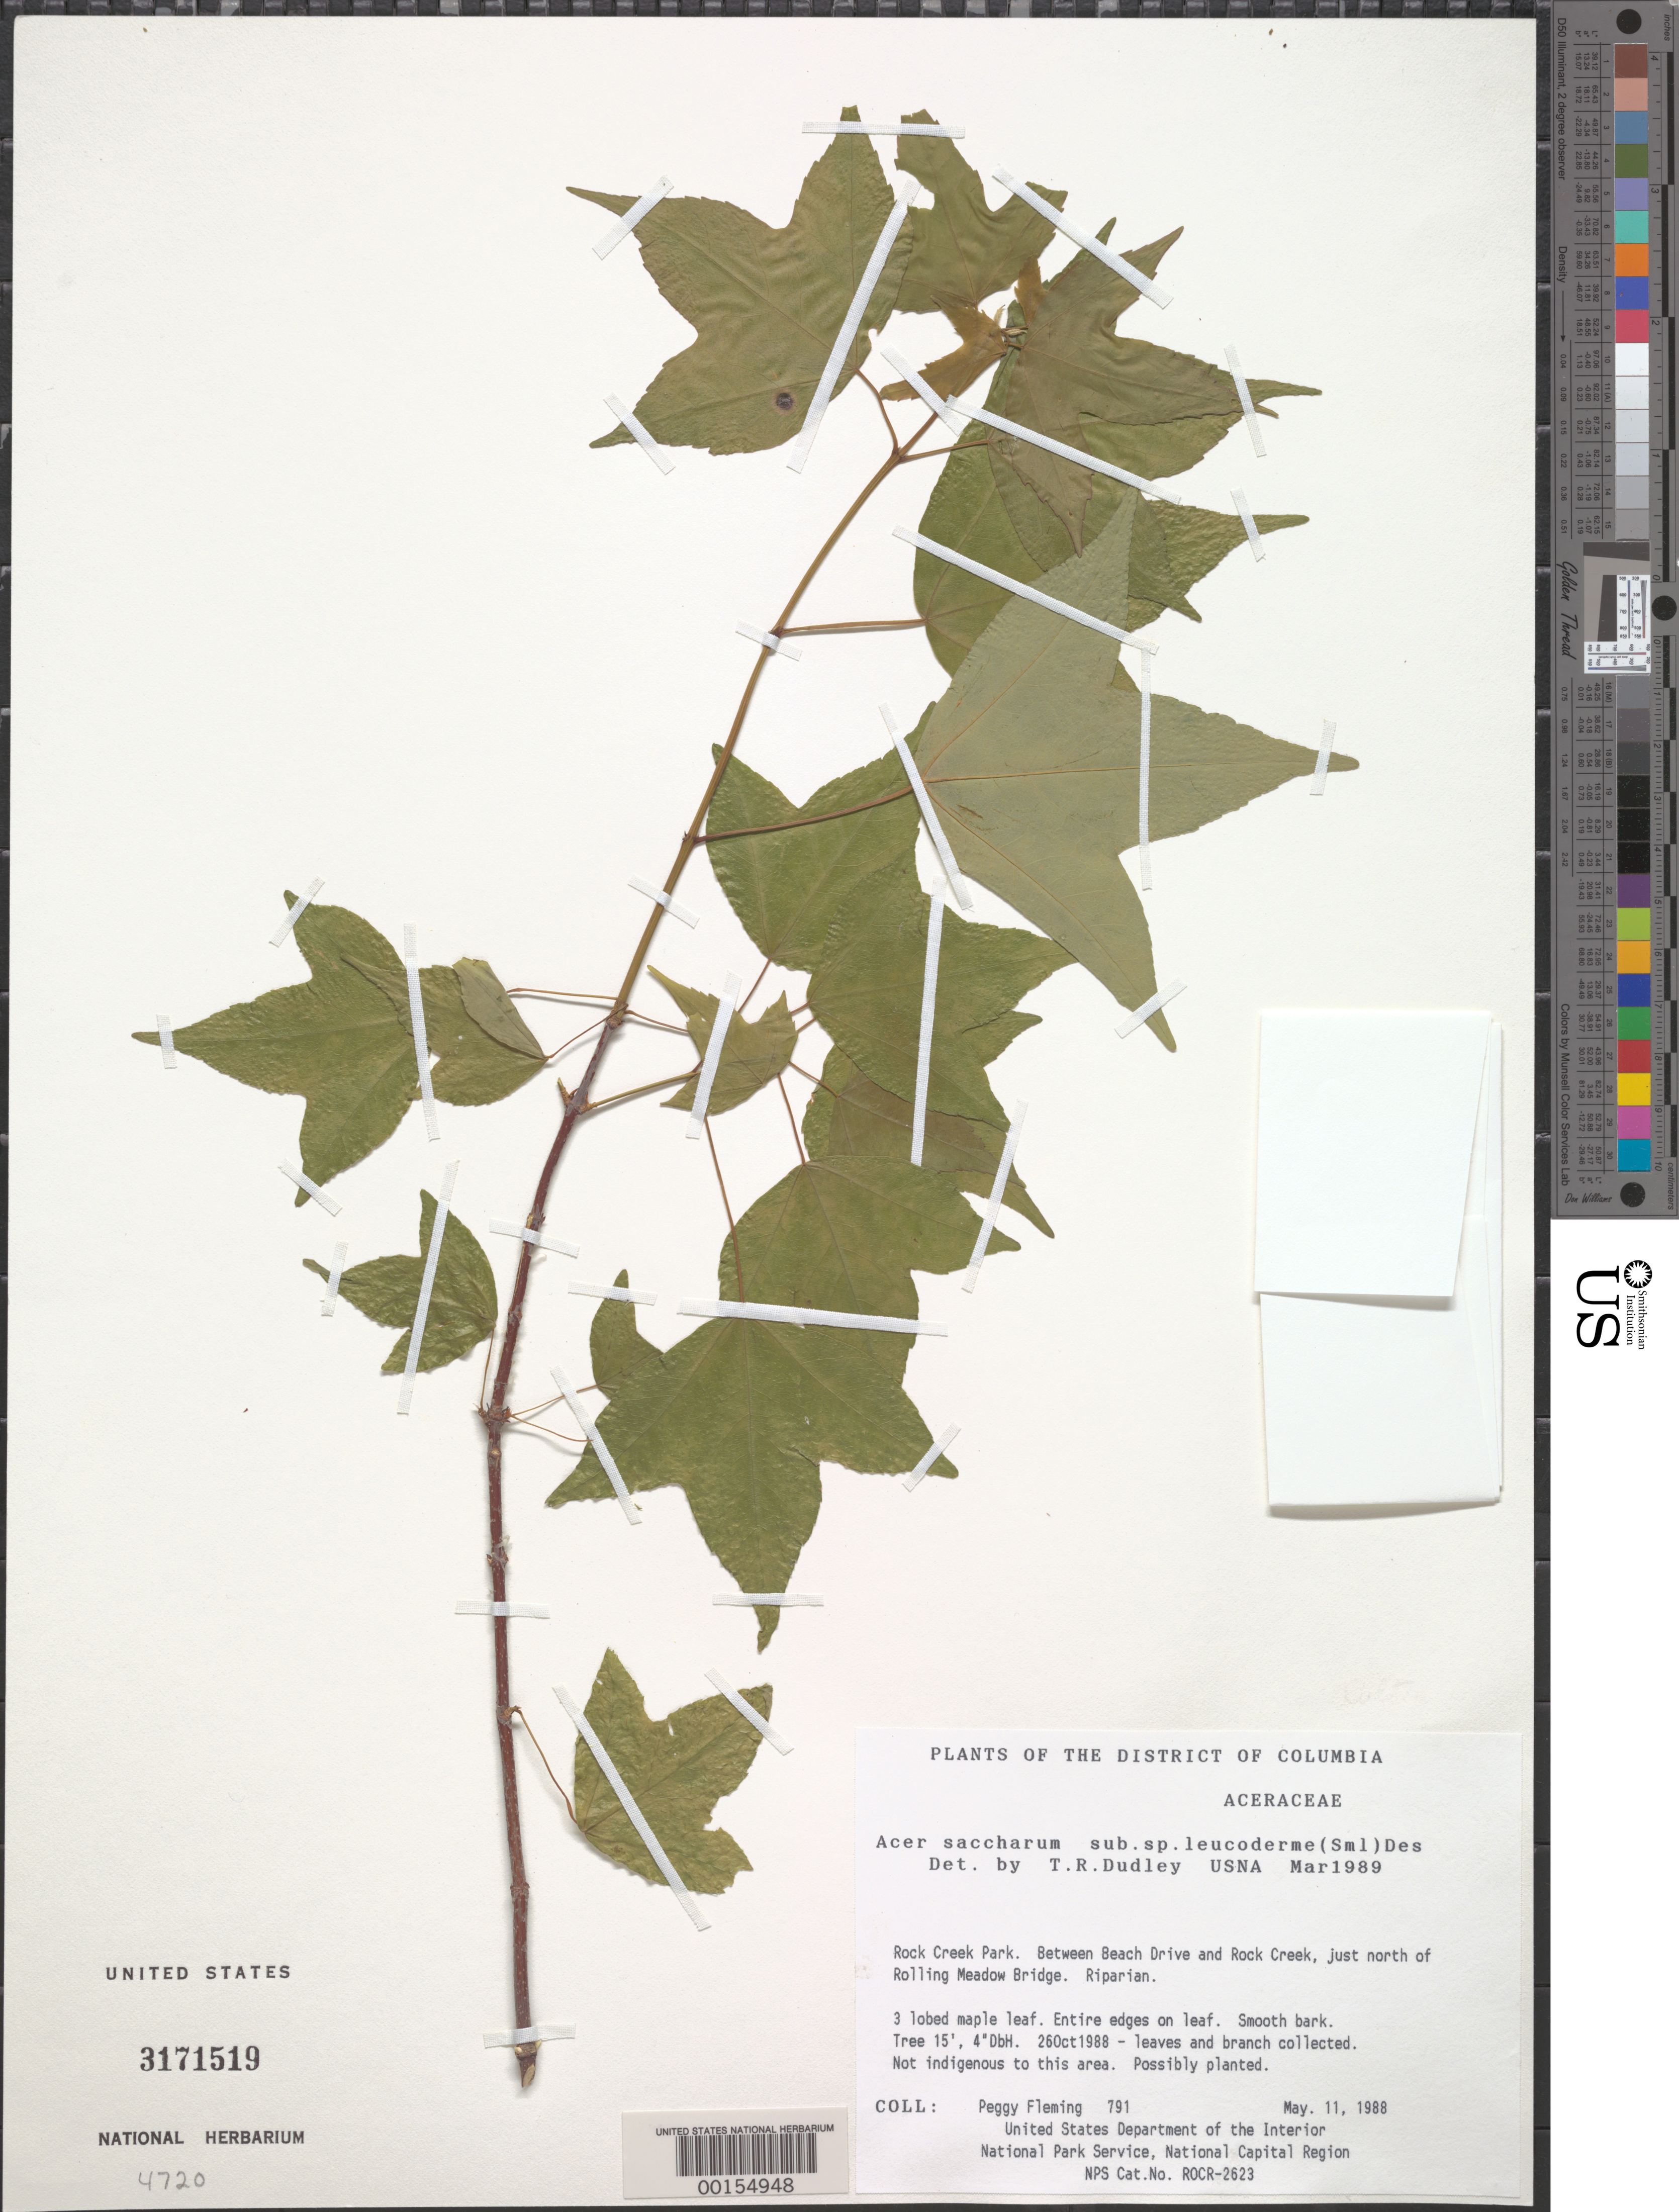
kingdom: Plantae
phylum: Tracheophyta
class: Magnoliopsida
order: Sapindales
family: Sapindaceae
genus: Acer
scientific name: Acer saccharum subsp. leucoderme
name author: (Small) Desmarais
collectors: P. Fleming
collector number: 791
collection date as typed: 11 May 1988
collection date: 1988-05-11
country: United States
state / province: District of Columbia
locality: Rock Creek Park, between Beach Dr and Rock Creek, just N of Rolling Meadow Bridge Rock Creek Park & vicinity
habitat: Riparian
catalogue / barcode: US 3171519